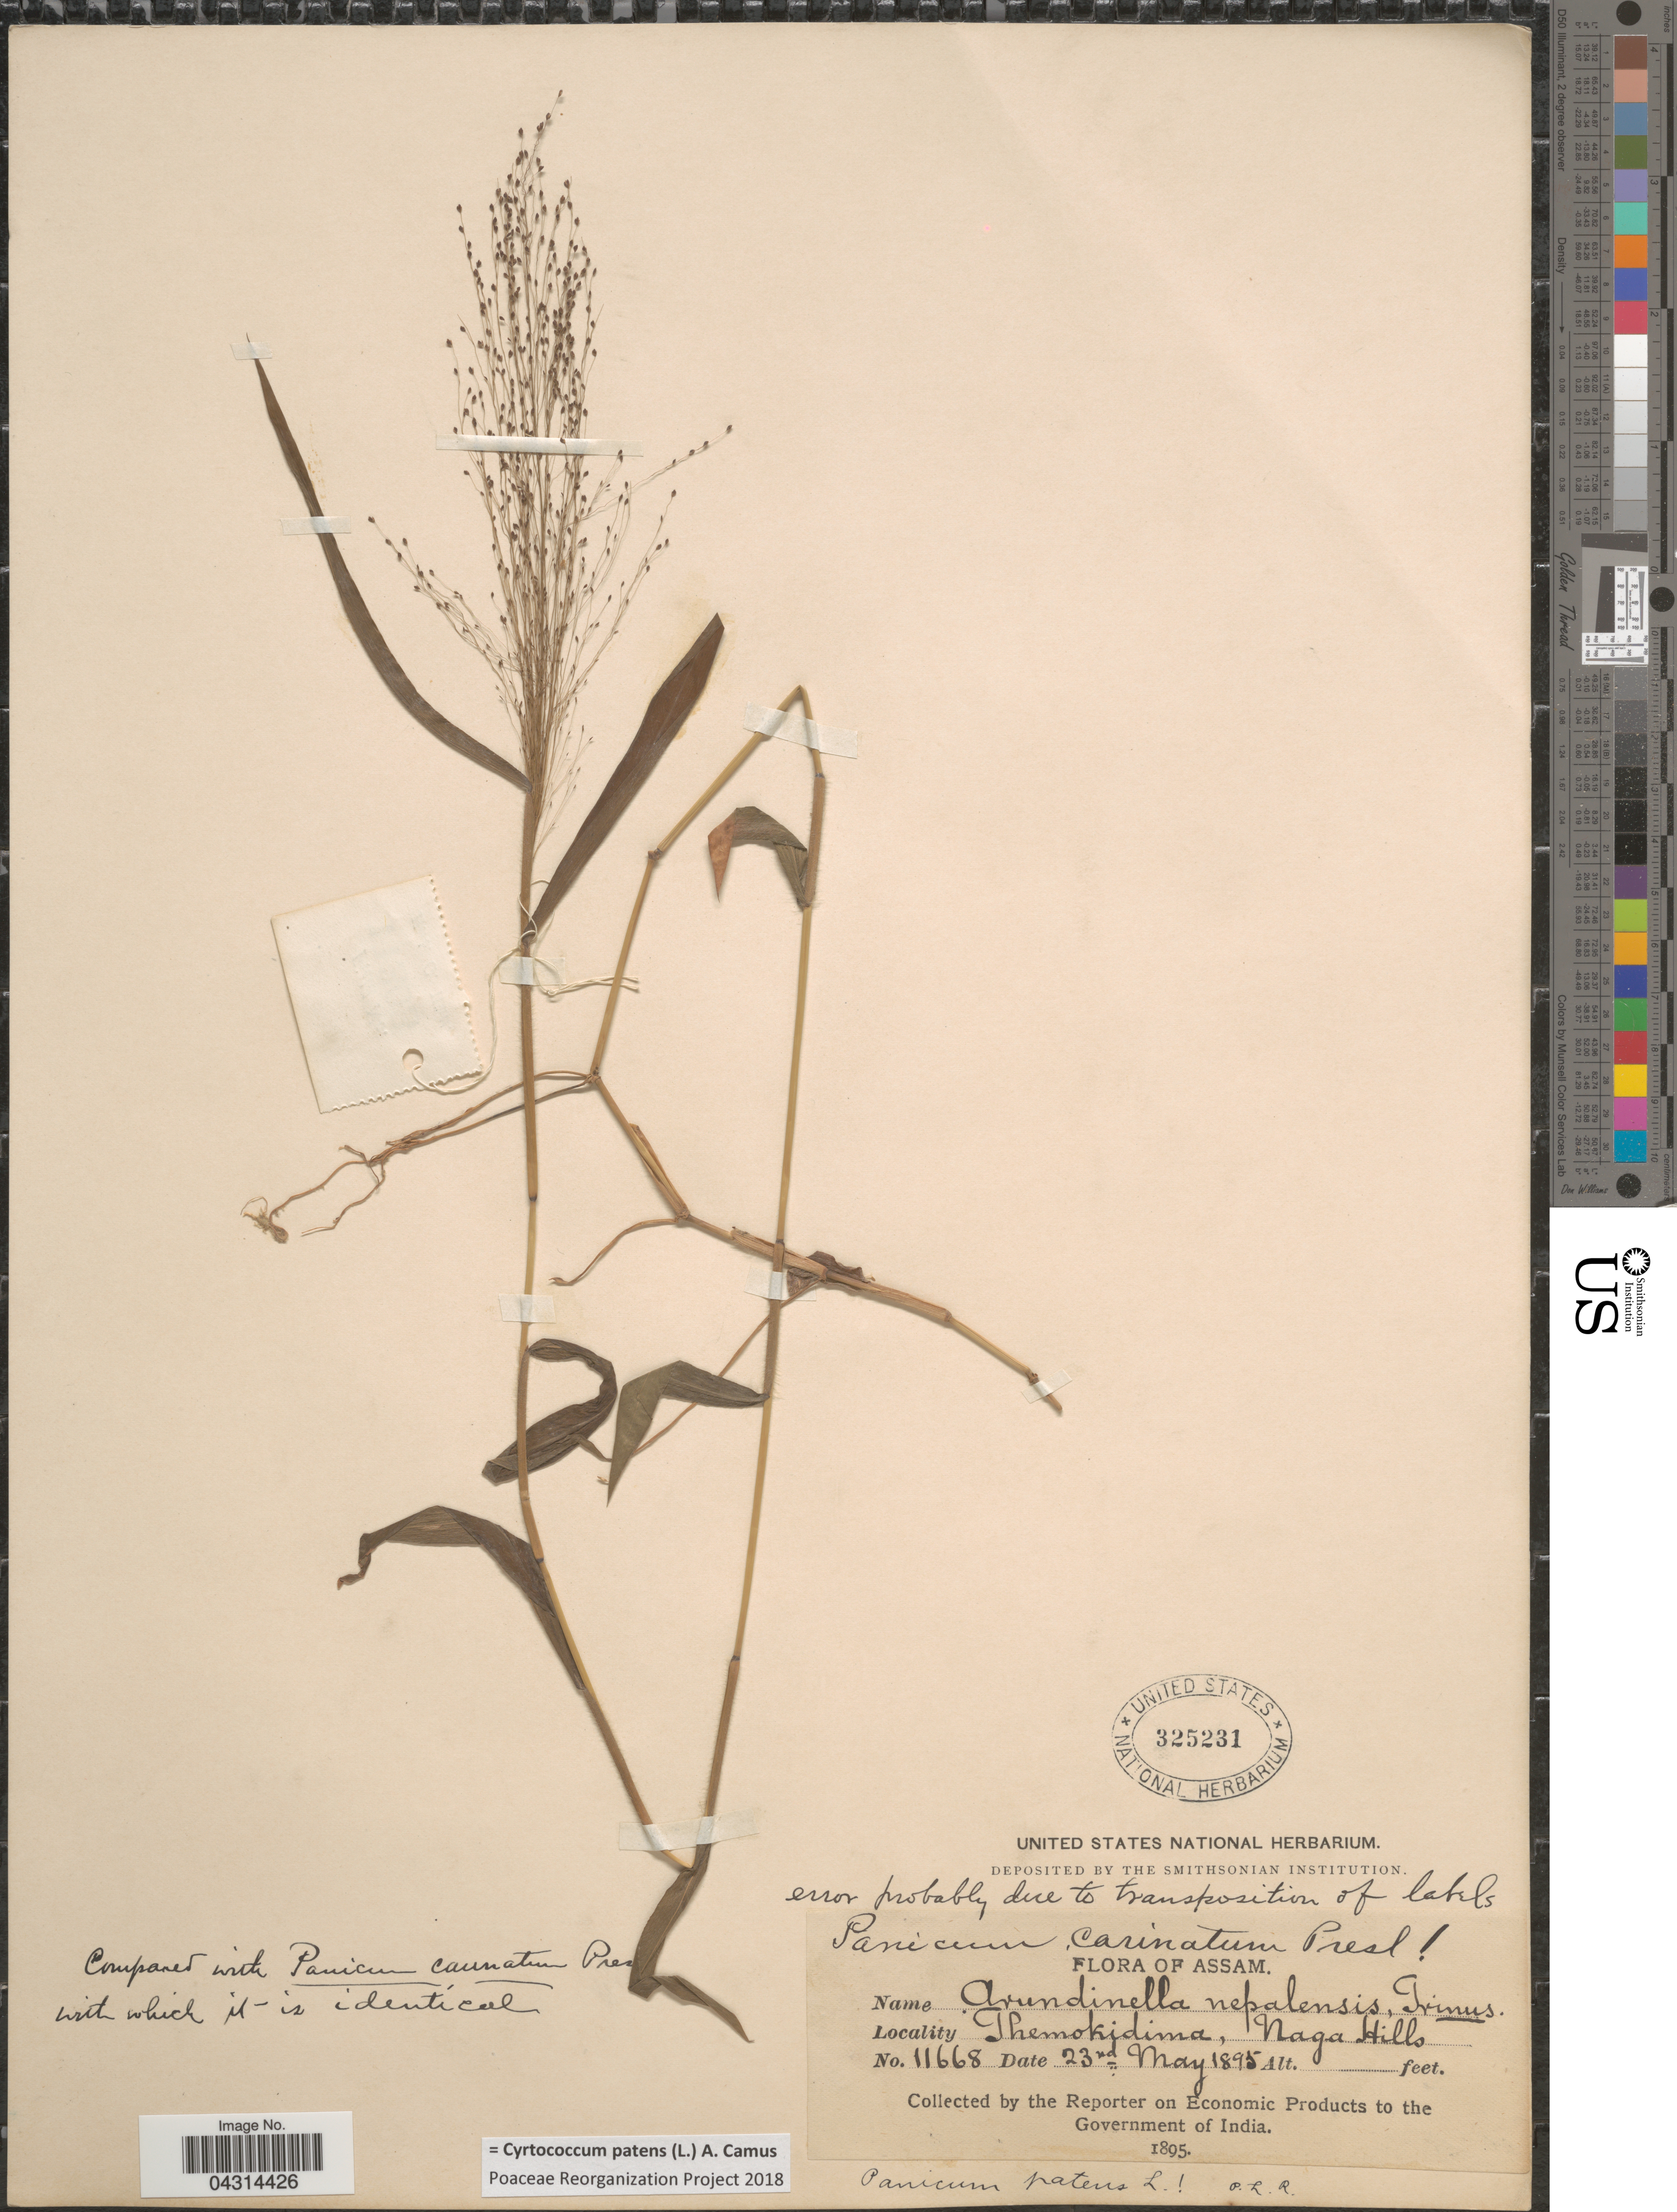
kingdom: Plantae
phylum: Tracheophyta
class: Liliopsida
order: Poales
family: Poaceae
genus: Cyrtococcum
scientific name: Cyrtococcum patens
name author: (L.) A. Camus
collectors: The Reporter on Economic Products to the Government of India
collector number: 11668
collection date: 1895-05-23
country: India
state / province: Assam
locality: Themokidima, Naga Hills.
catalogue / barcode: US 325231